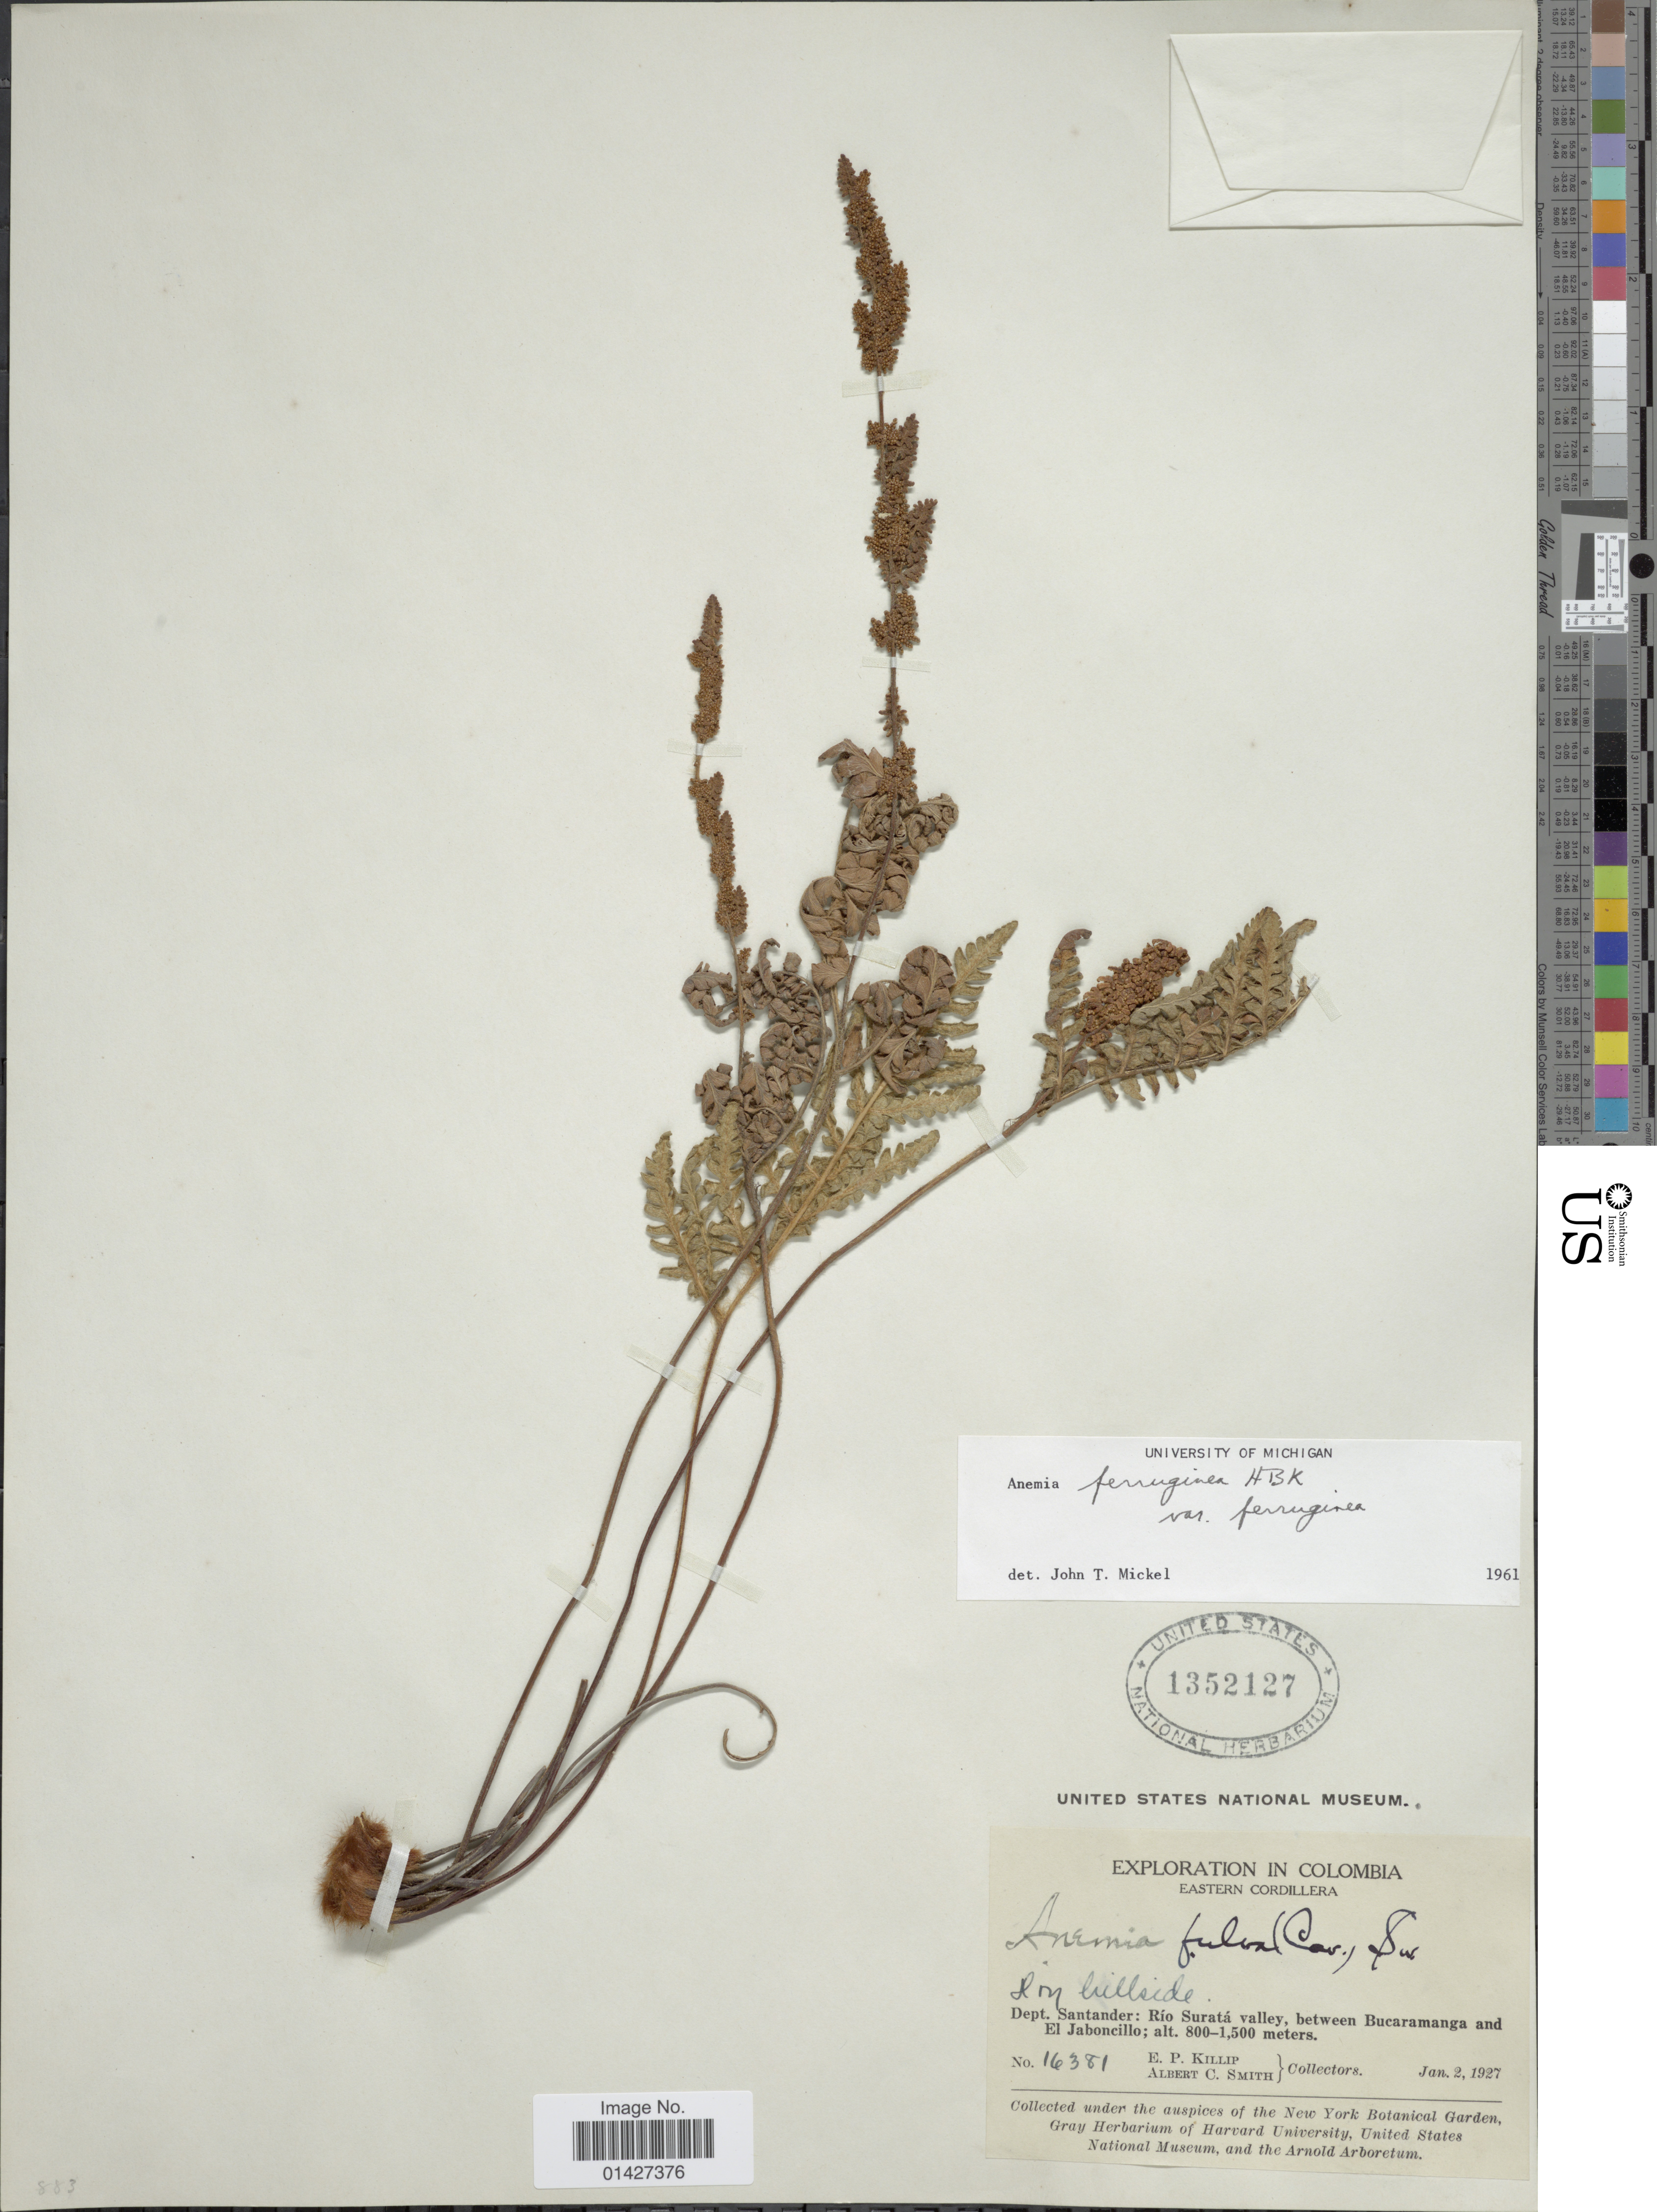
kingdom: Plantae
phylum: Tracheophyta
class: Polypodiopsida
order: Schizaeales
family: Anemiaceae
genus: Anemia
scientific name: Anemia ferruginea var. ferruginea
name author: Kunth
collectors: E. P. Killip & A. C. Smith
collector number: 16381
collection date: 1927-01-02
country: Colombia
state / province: Santander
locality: Eastern Cordillera. Dept. Santander, Río Suratá valley, between Bucaramanga and El Jaboncillo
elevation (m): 800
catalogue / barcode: US 1352127